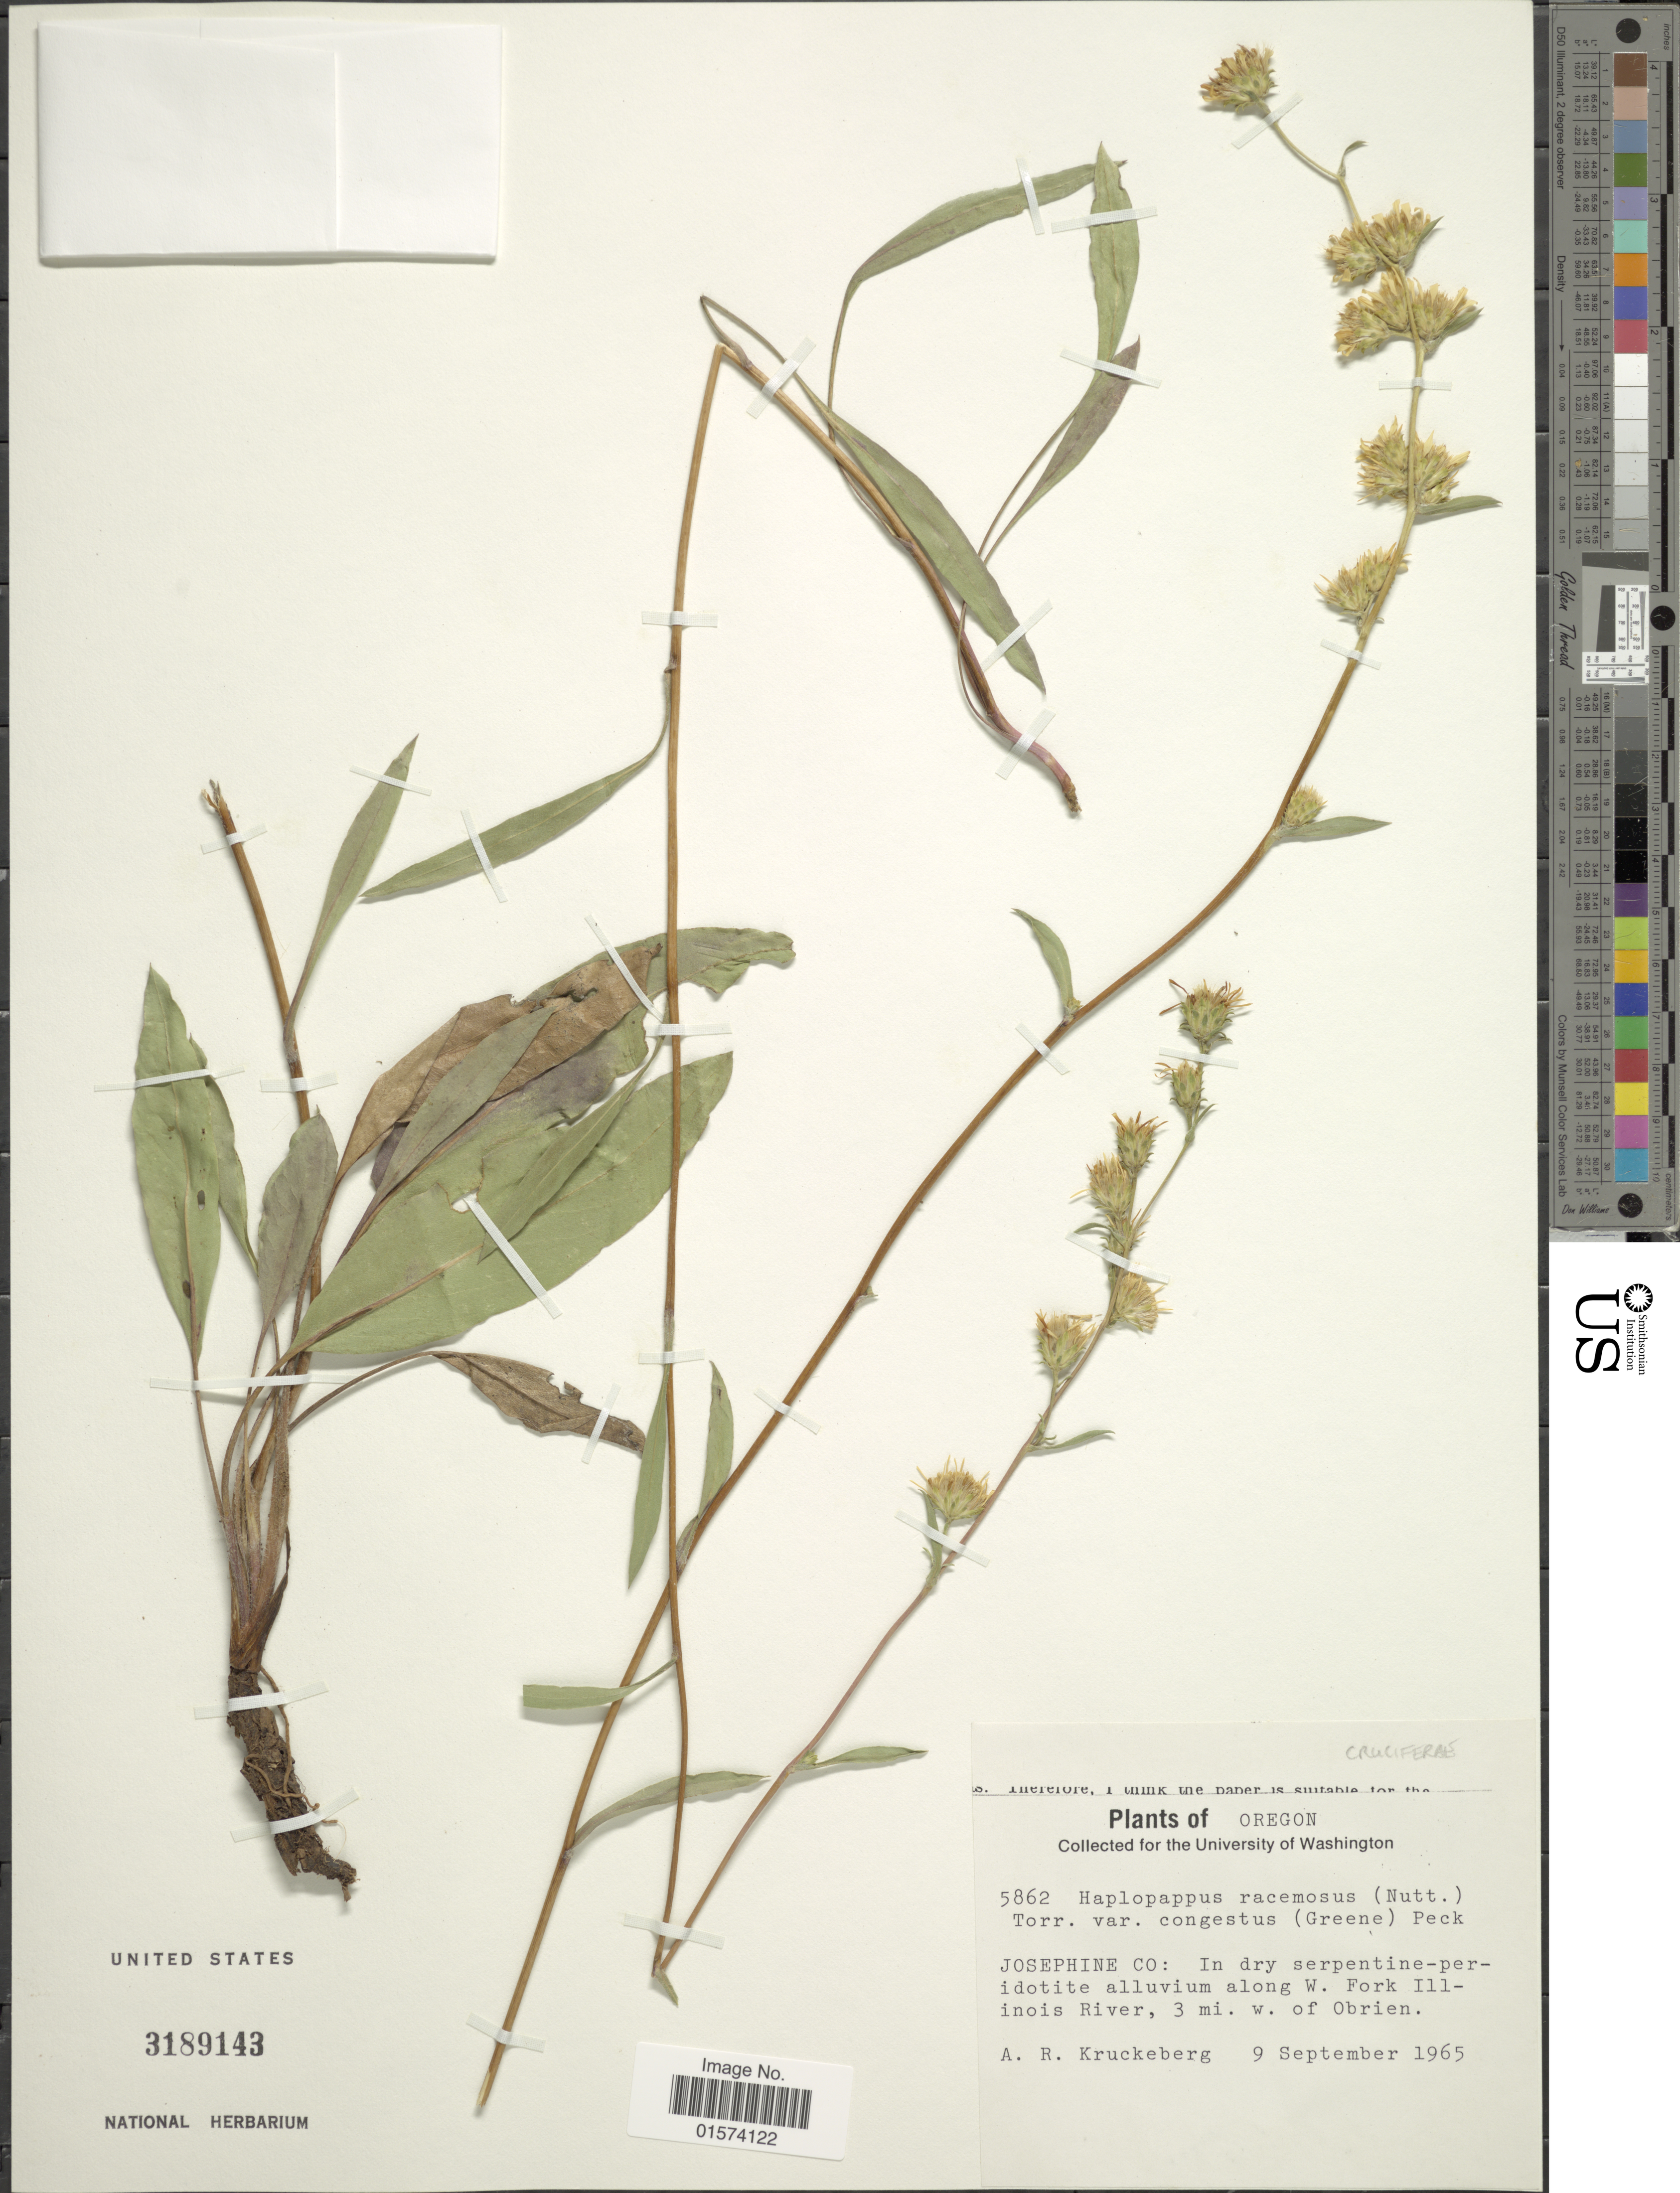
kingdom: Plantae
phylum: Tracheophyta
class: Magnoliopsida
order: Asterales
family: Asteraceae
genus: Pyrrocoma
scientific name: Pyrrocoma racemosa var. congesta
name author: Mayes ex & D.J. Keil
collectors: A. Kruckeberg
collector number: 5862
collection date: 1965-09-09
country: United States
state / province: Oregon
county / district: Josephine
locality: Josephine Co: in dry sepentine-peridotite alluviam along W. Fork Illinois River, 3 mi. w. of Obrien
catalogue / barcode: US 3189143